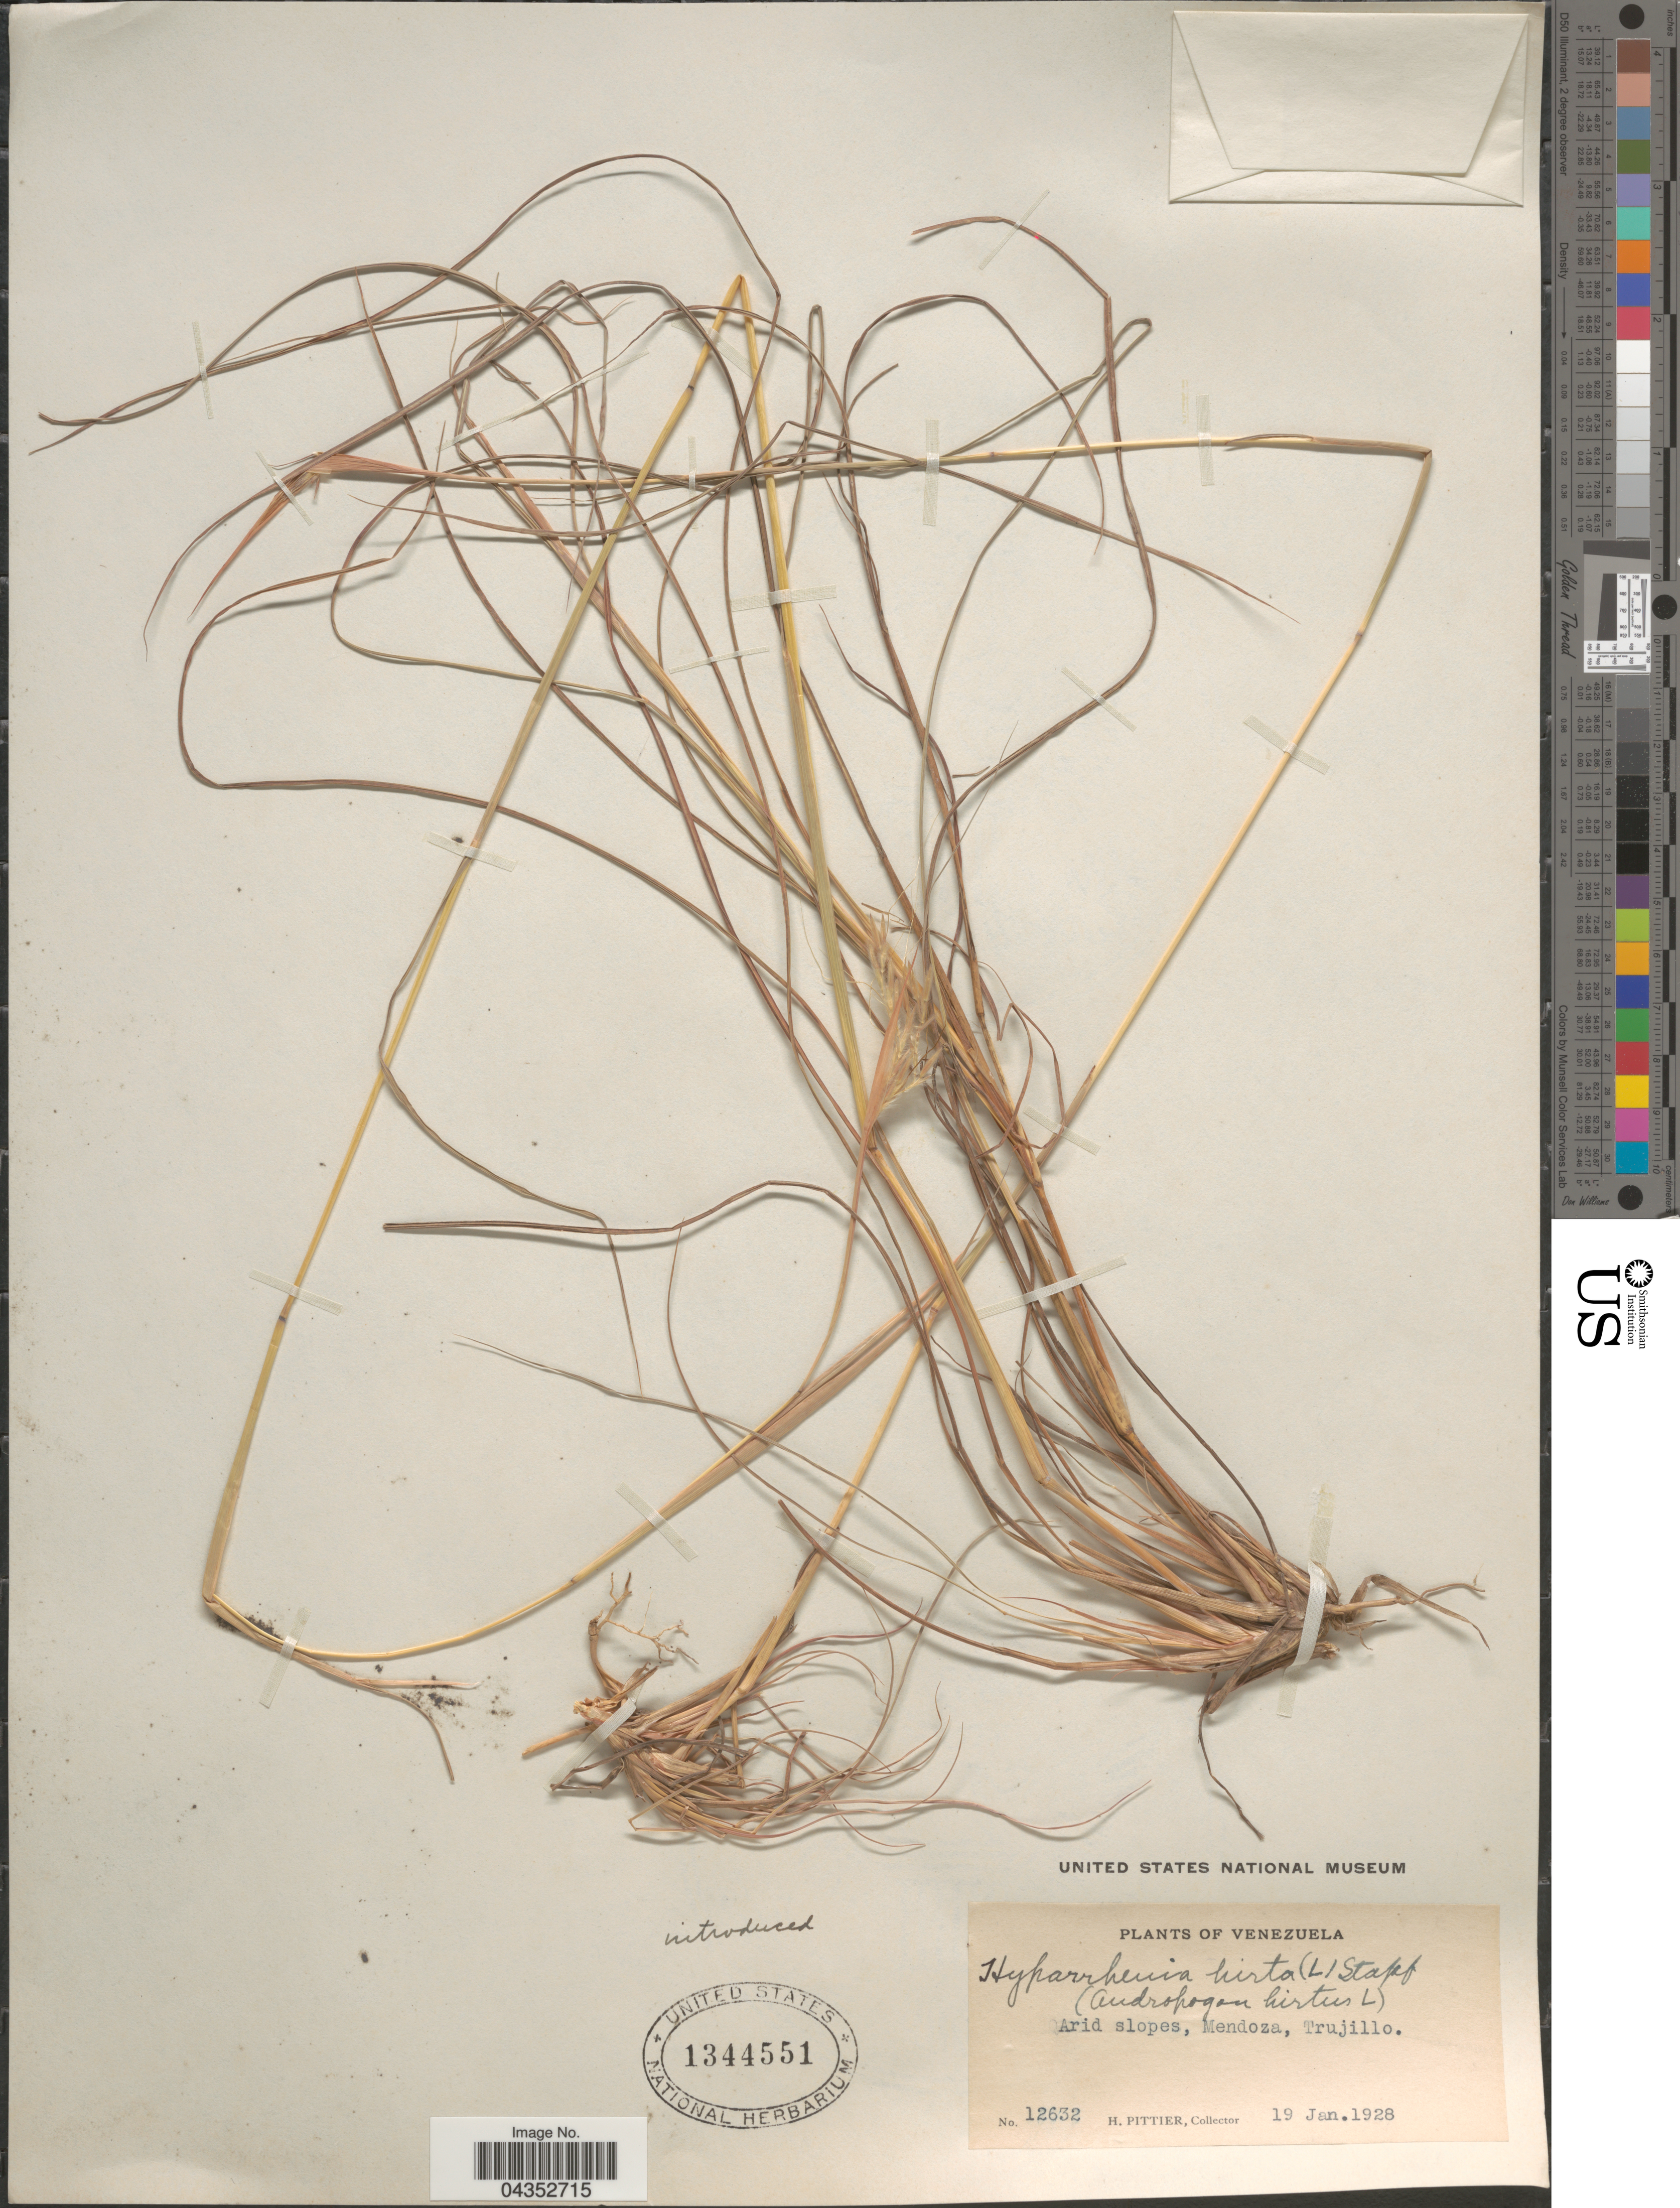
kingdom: Plantae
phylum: Tracheophyta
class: Liliopsida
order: Poales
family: Poaceae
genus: Hyparrhenia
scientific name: Hyparrhenia hirta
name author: (L.) Stapf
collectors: H. F. Pittier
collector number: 12632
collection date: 1928-01-19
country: Venezuela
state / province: Trujillo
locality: Arid slopes, Mendoza, Trujillo.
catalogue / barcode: US 1344551